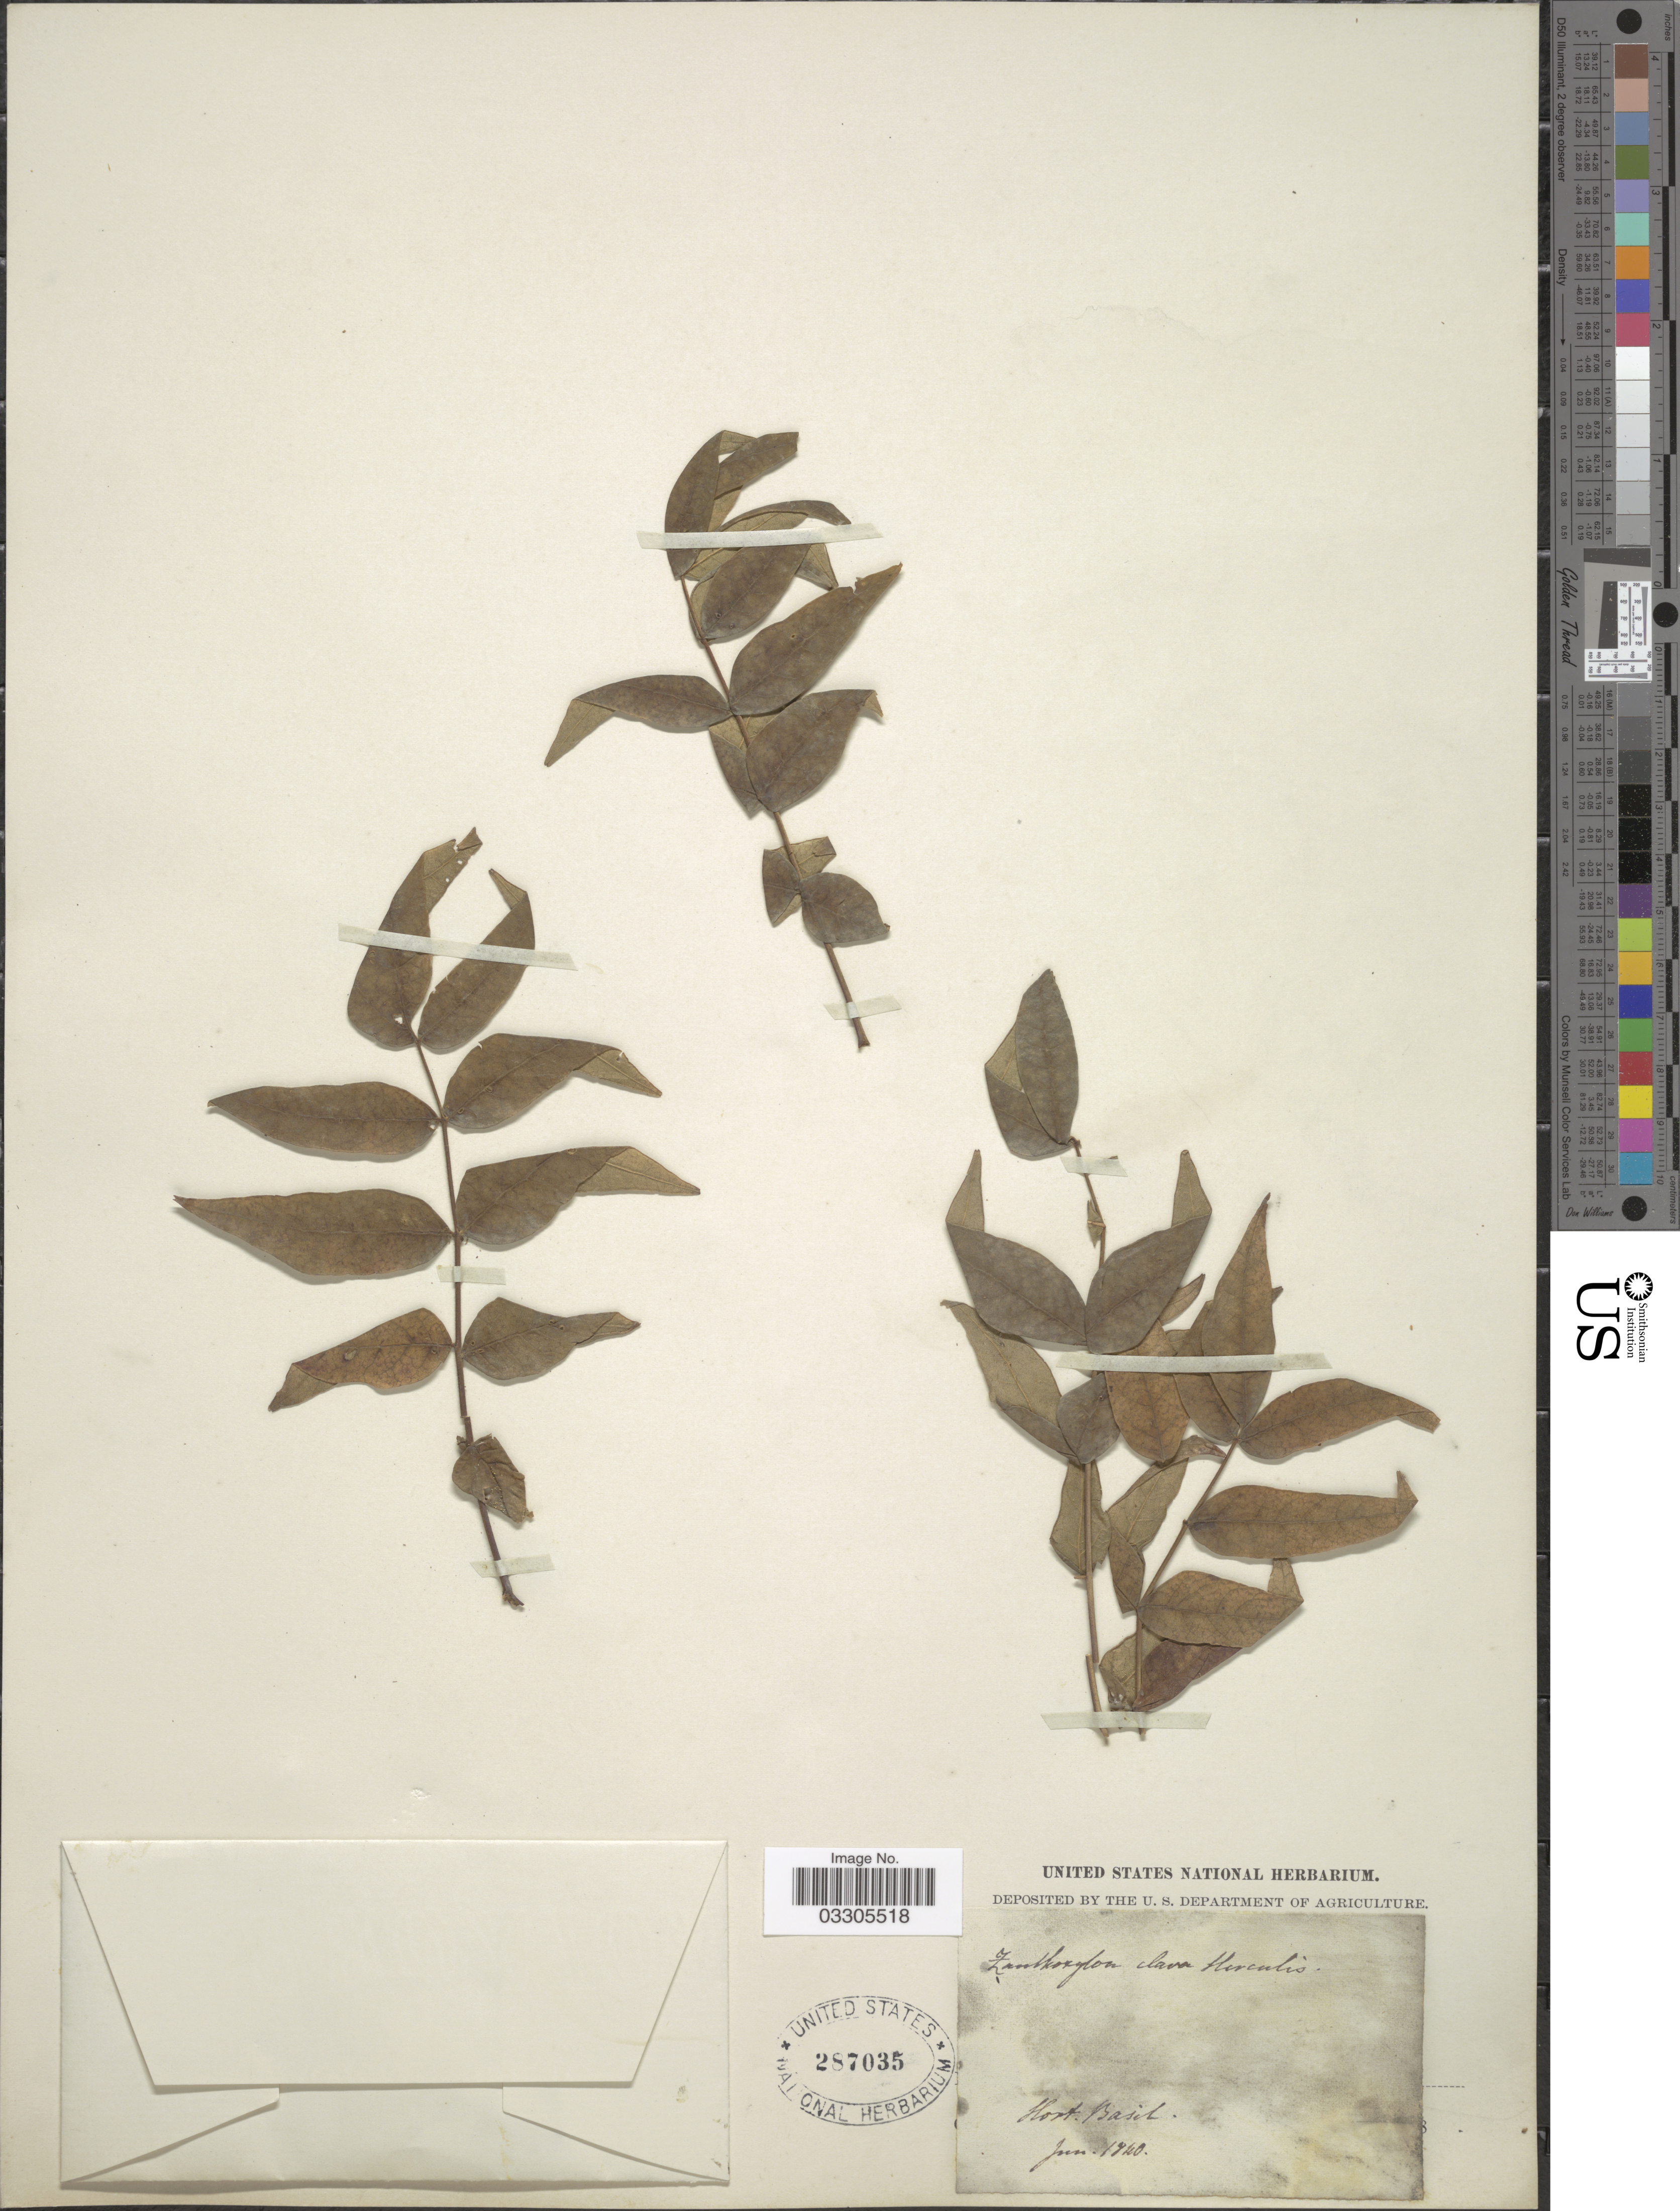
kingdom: Plantae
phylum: Tracheophyta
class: Magnoliopsida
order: Sapindales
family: Rutaceae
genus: Zanthoxylum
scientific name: Zanthoxylum clava-herculis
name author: L.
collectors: ex herb. United States National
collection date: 1840-06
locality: Hort. Basil.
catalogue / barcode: US 287035